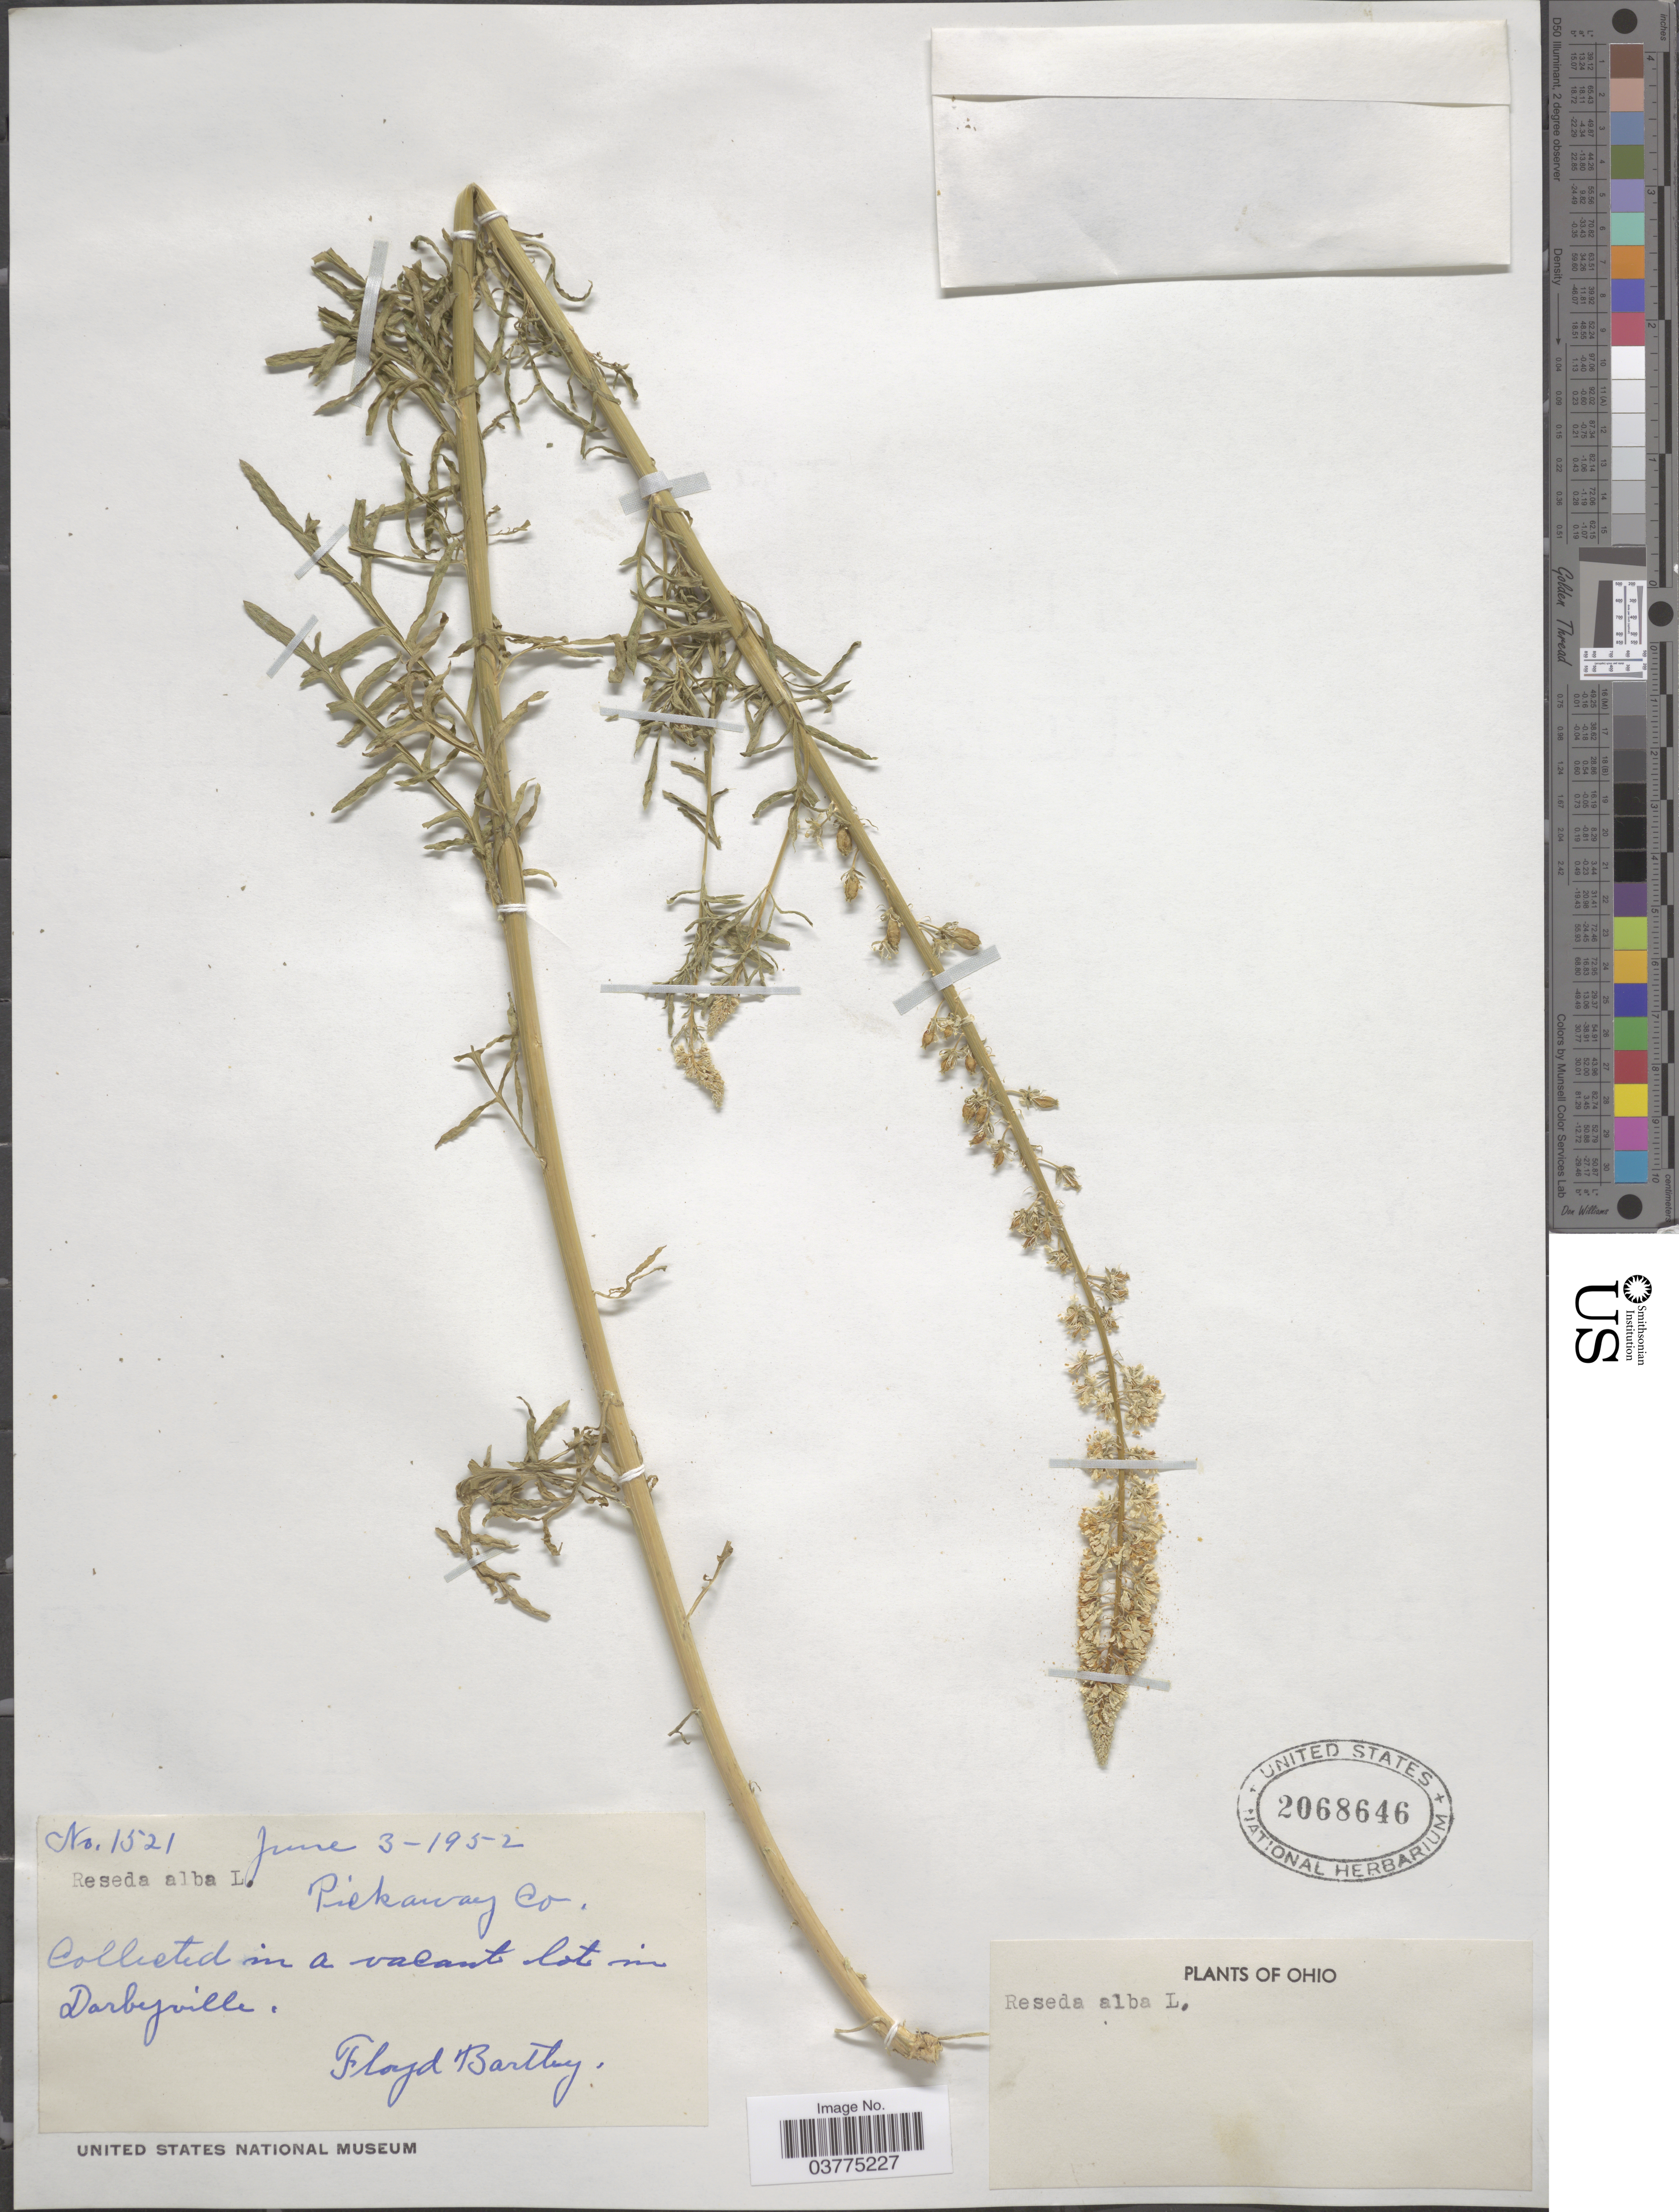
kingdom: Plantae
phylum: Tracheophyta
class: Magnoliopsida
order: Brassicales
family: Resedaceae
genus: Reseda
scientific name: Reseda alba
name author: L.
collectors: F. Bartley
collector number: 1521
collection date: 1952-06-03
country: United States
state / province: Ohio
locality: Pickaway Co. In a vacant lot in Darbyville.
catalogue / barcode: US 2068646